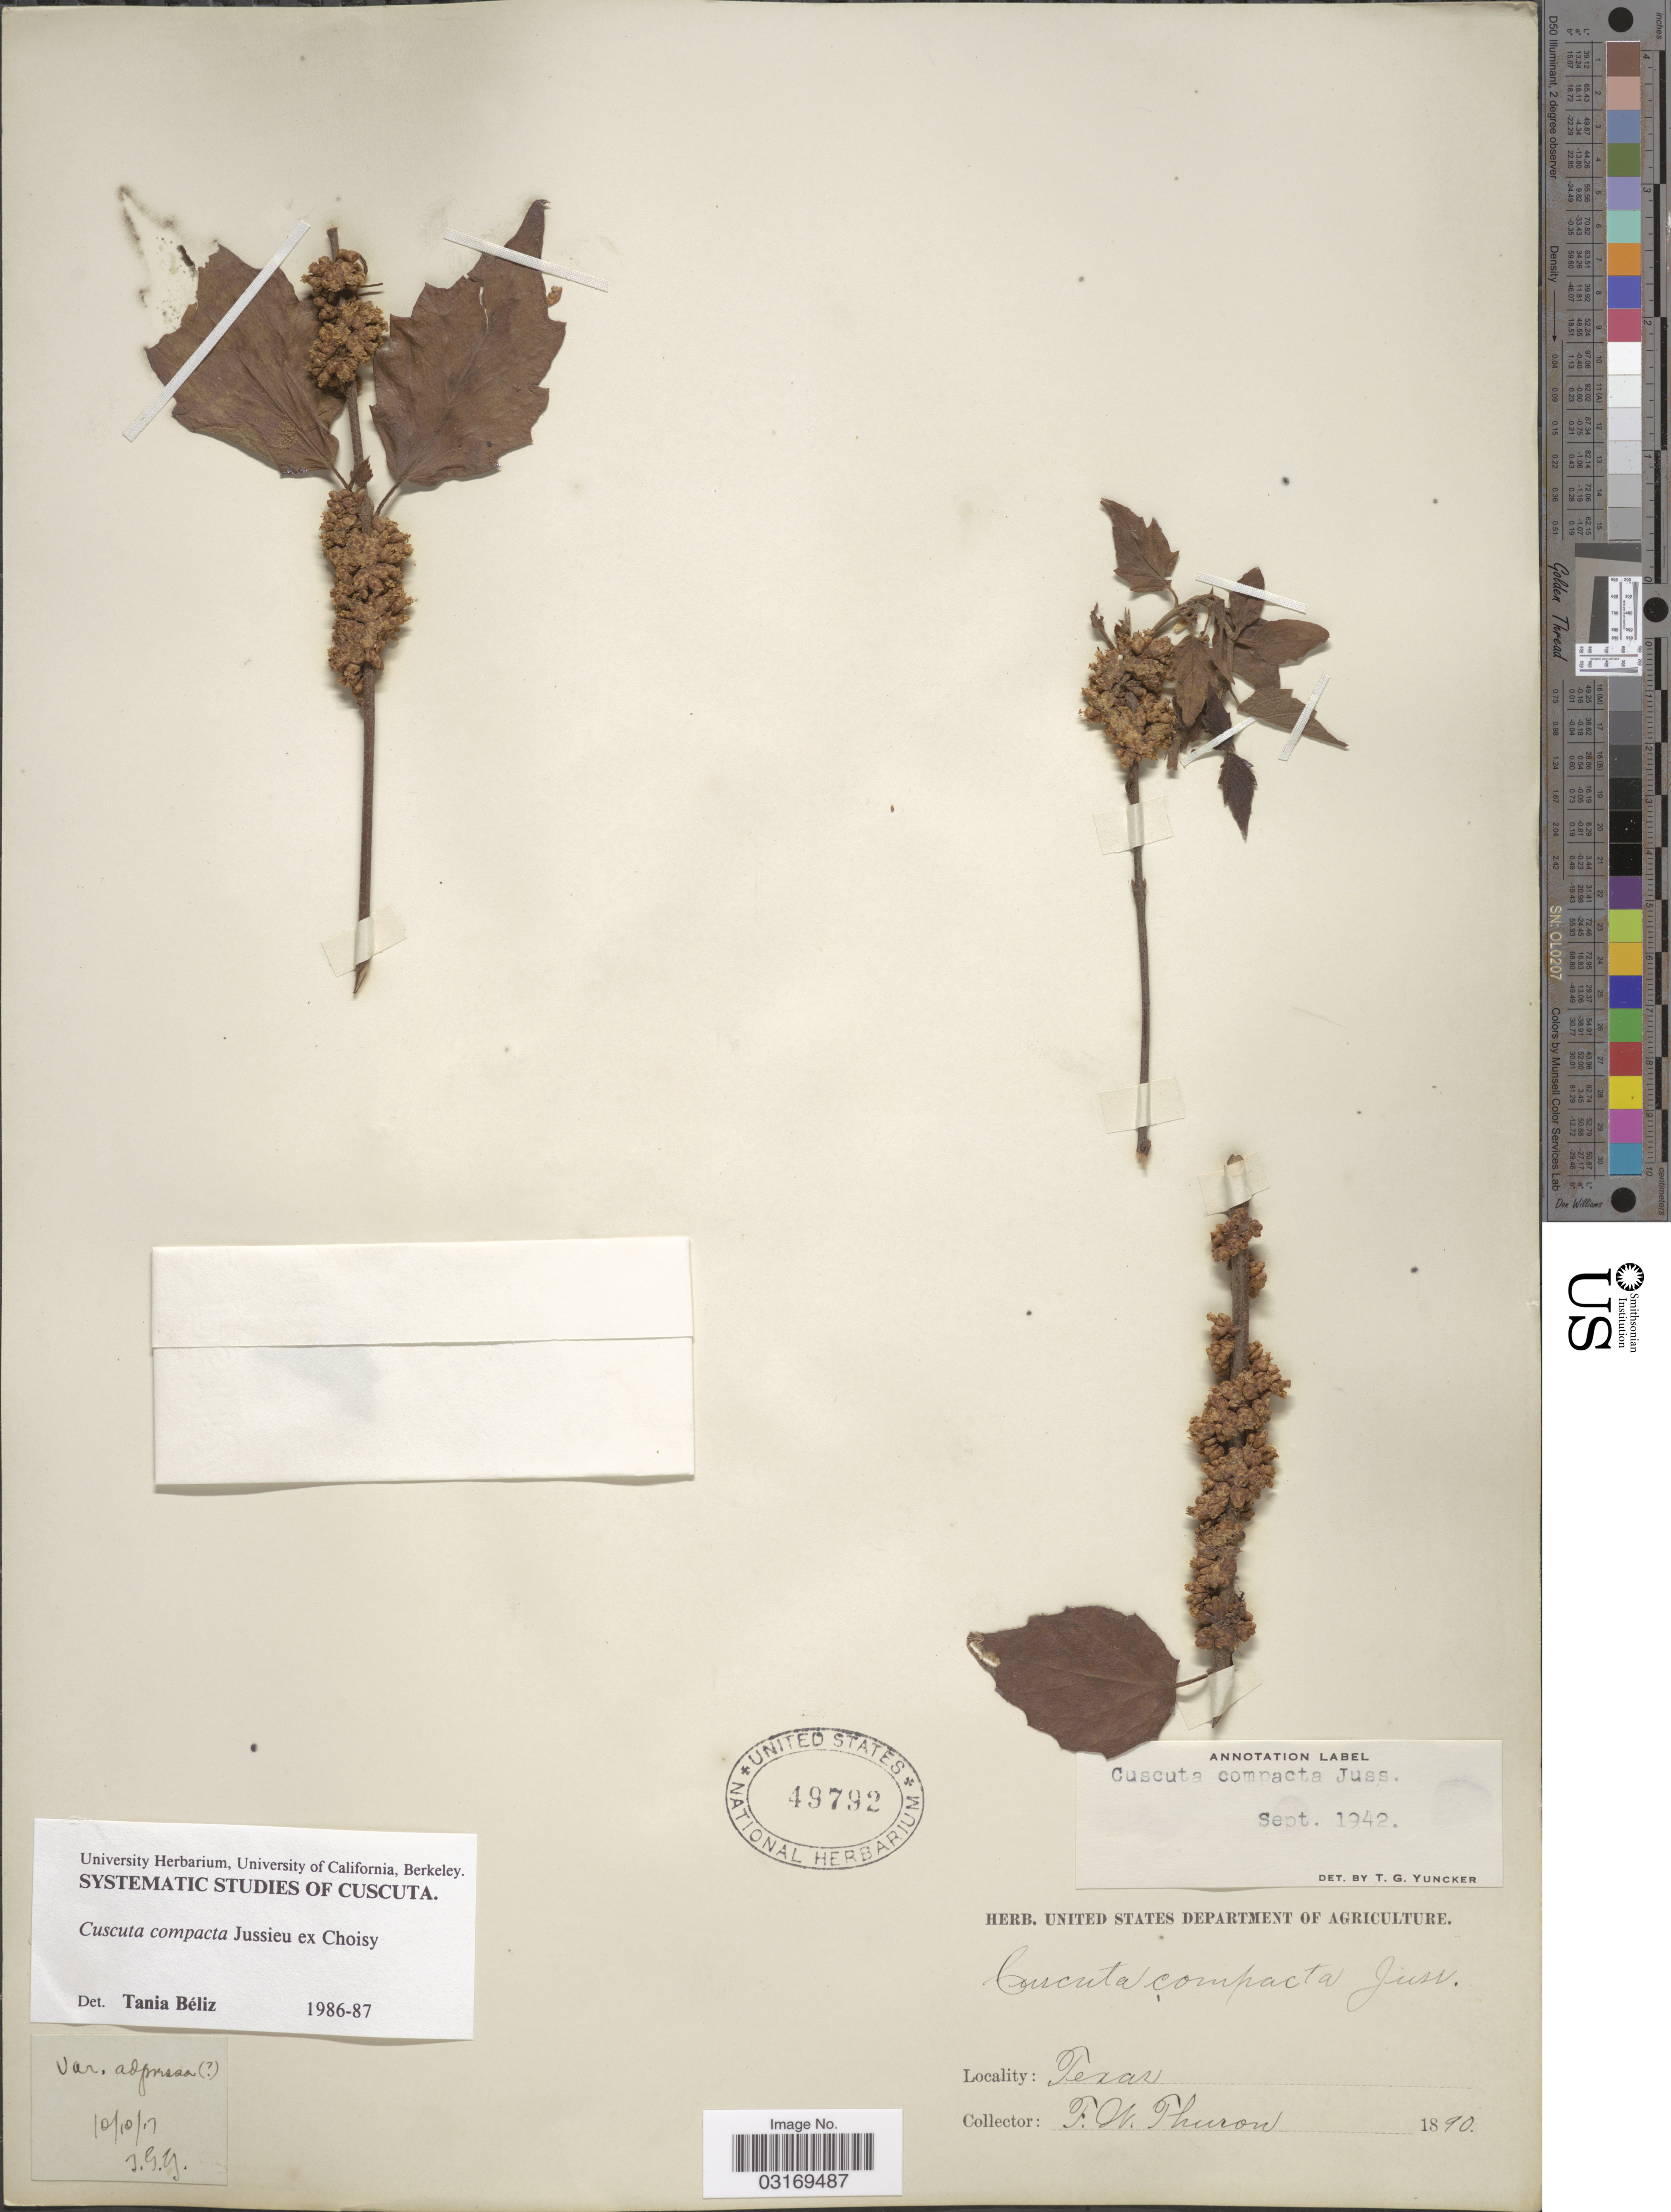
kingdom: Plantae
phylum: Tracheophyta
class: Magnoliopsida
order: Solanales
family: Convolvulaceae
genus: Cuscuta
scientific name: Cuscuta compacta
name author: Juss. ex Choisy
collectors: F. Thuron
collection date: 1890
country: United States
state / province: Texas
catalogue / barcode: US 49792